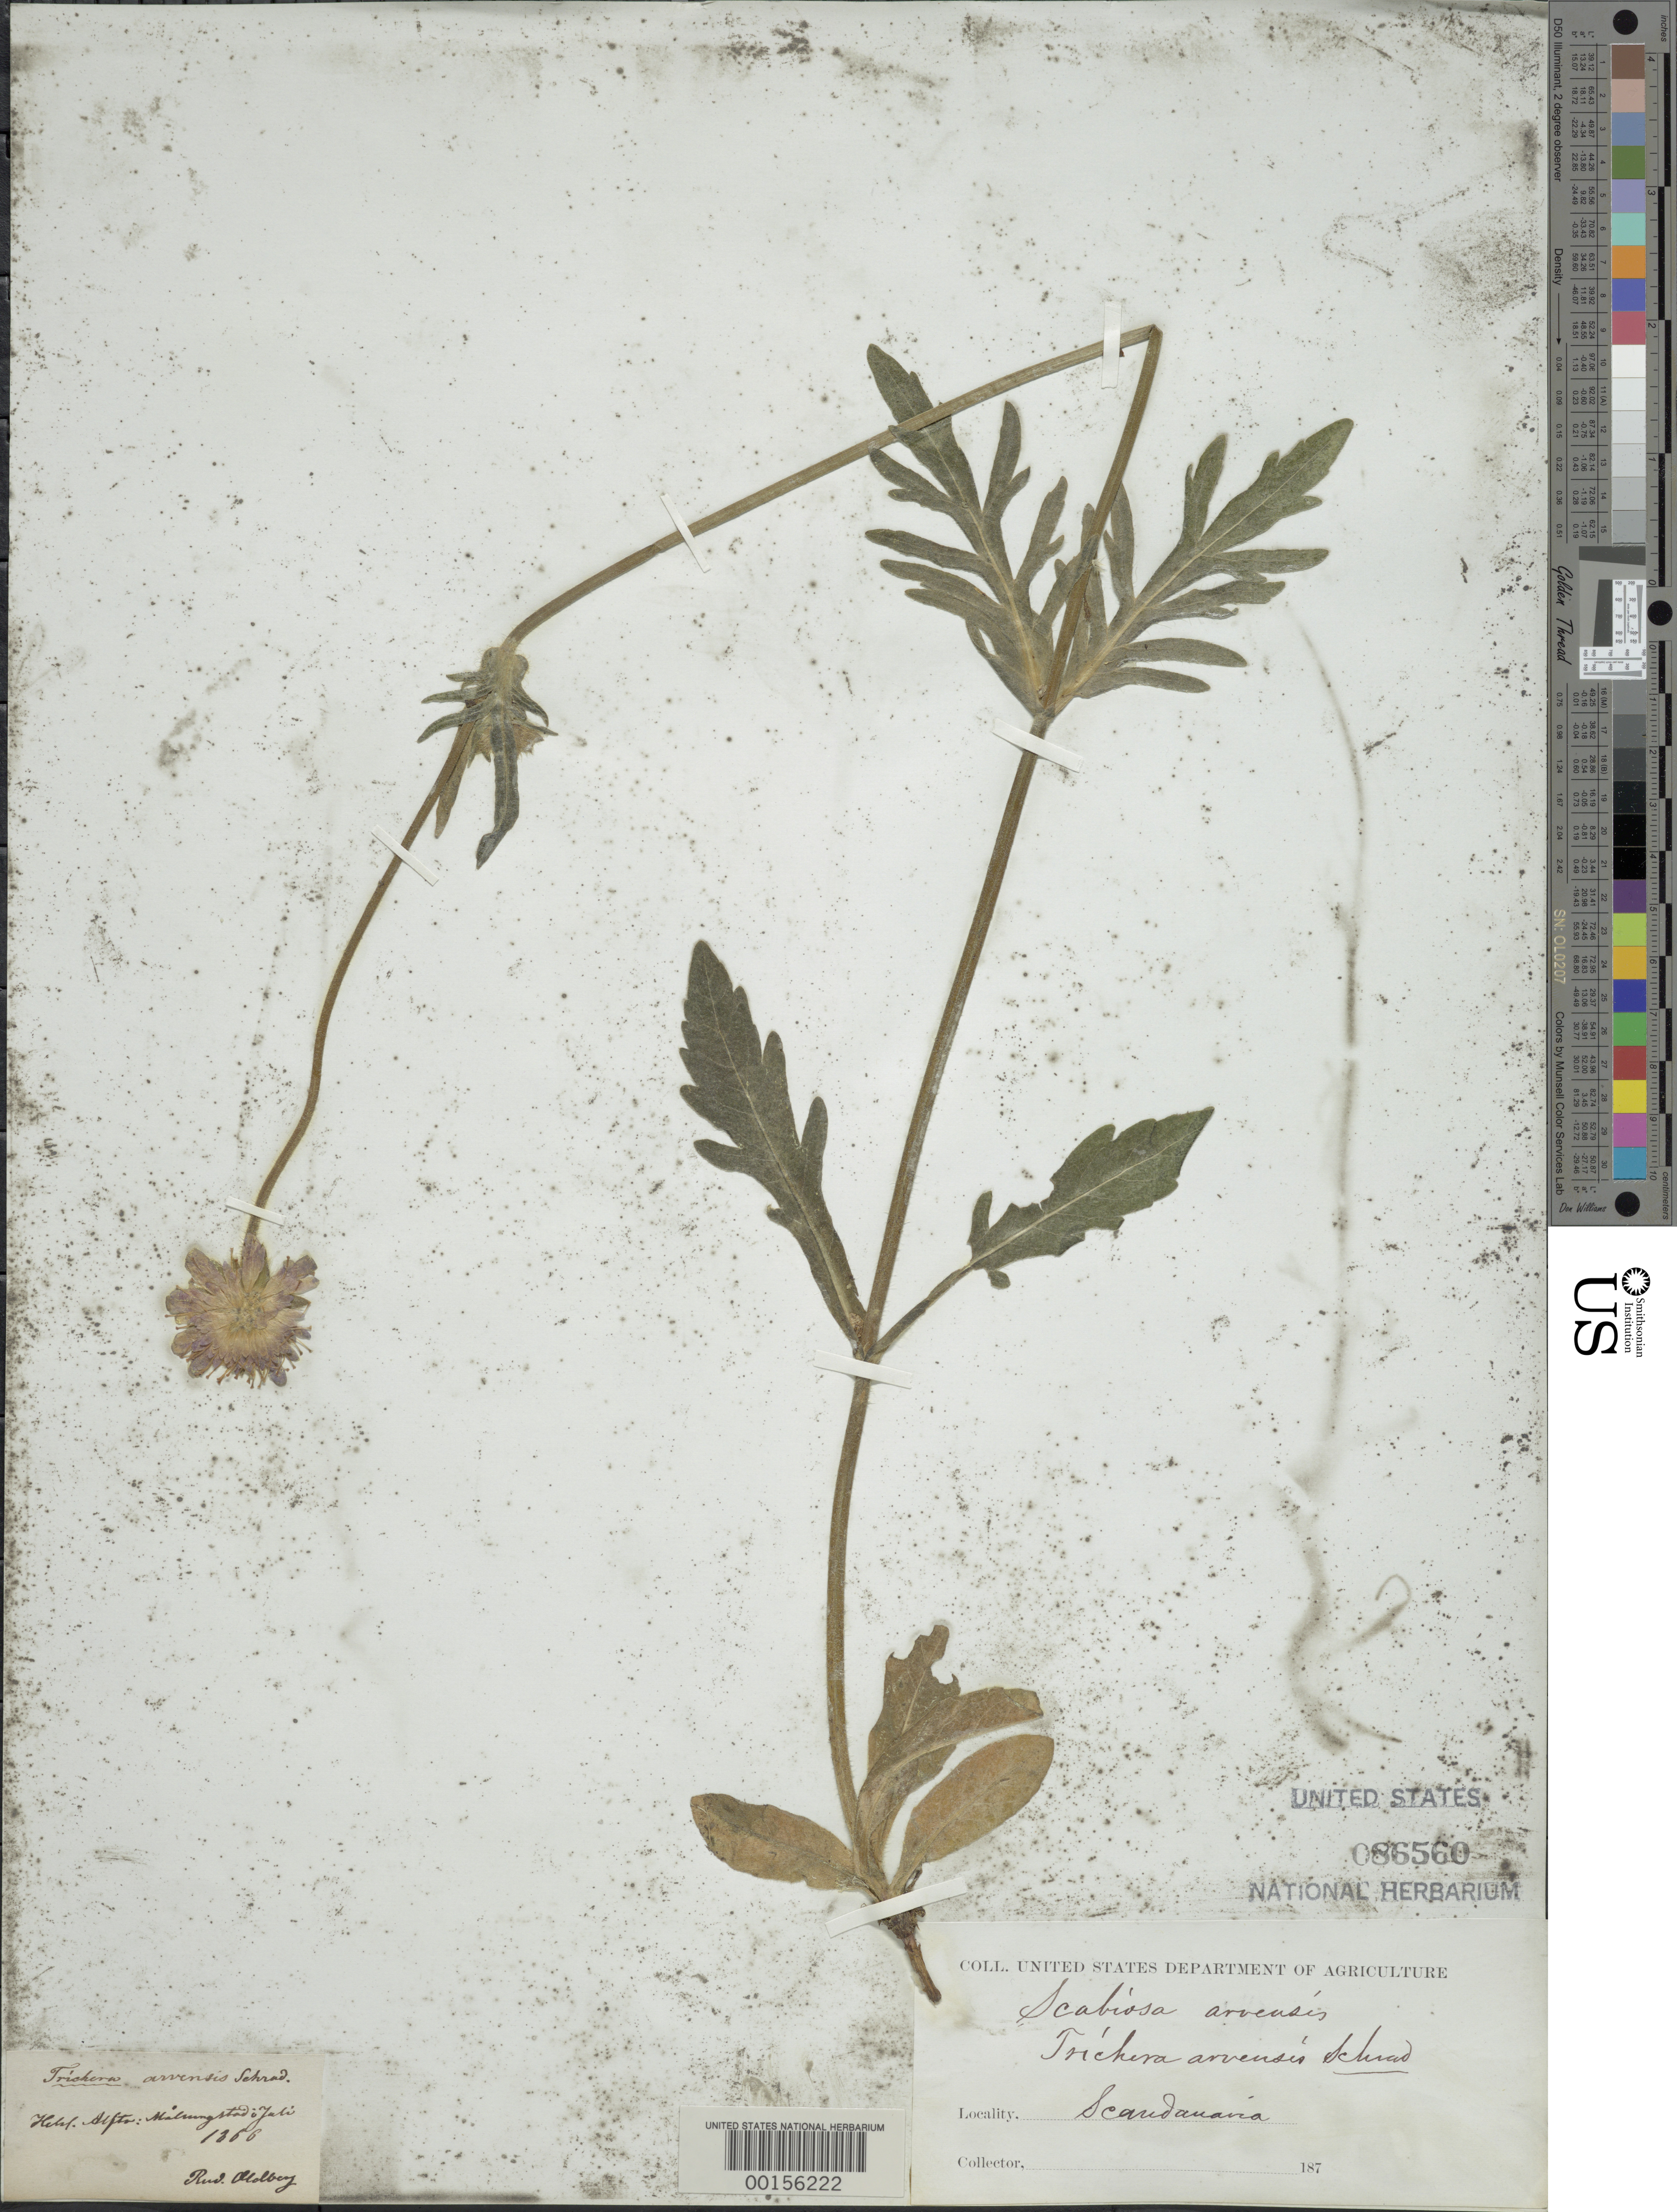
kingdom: Plantae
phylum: Tracheophyta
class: Magnoliopsida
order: Dipsacales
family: Caprifoliaceae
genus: Knautia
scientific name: Knautia arvensis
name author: (L.) Coult.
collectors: R. Oldberg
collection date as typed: Jul 1866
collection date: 1866-07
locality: Scandanavia, Milingstad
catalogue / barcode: US 86560